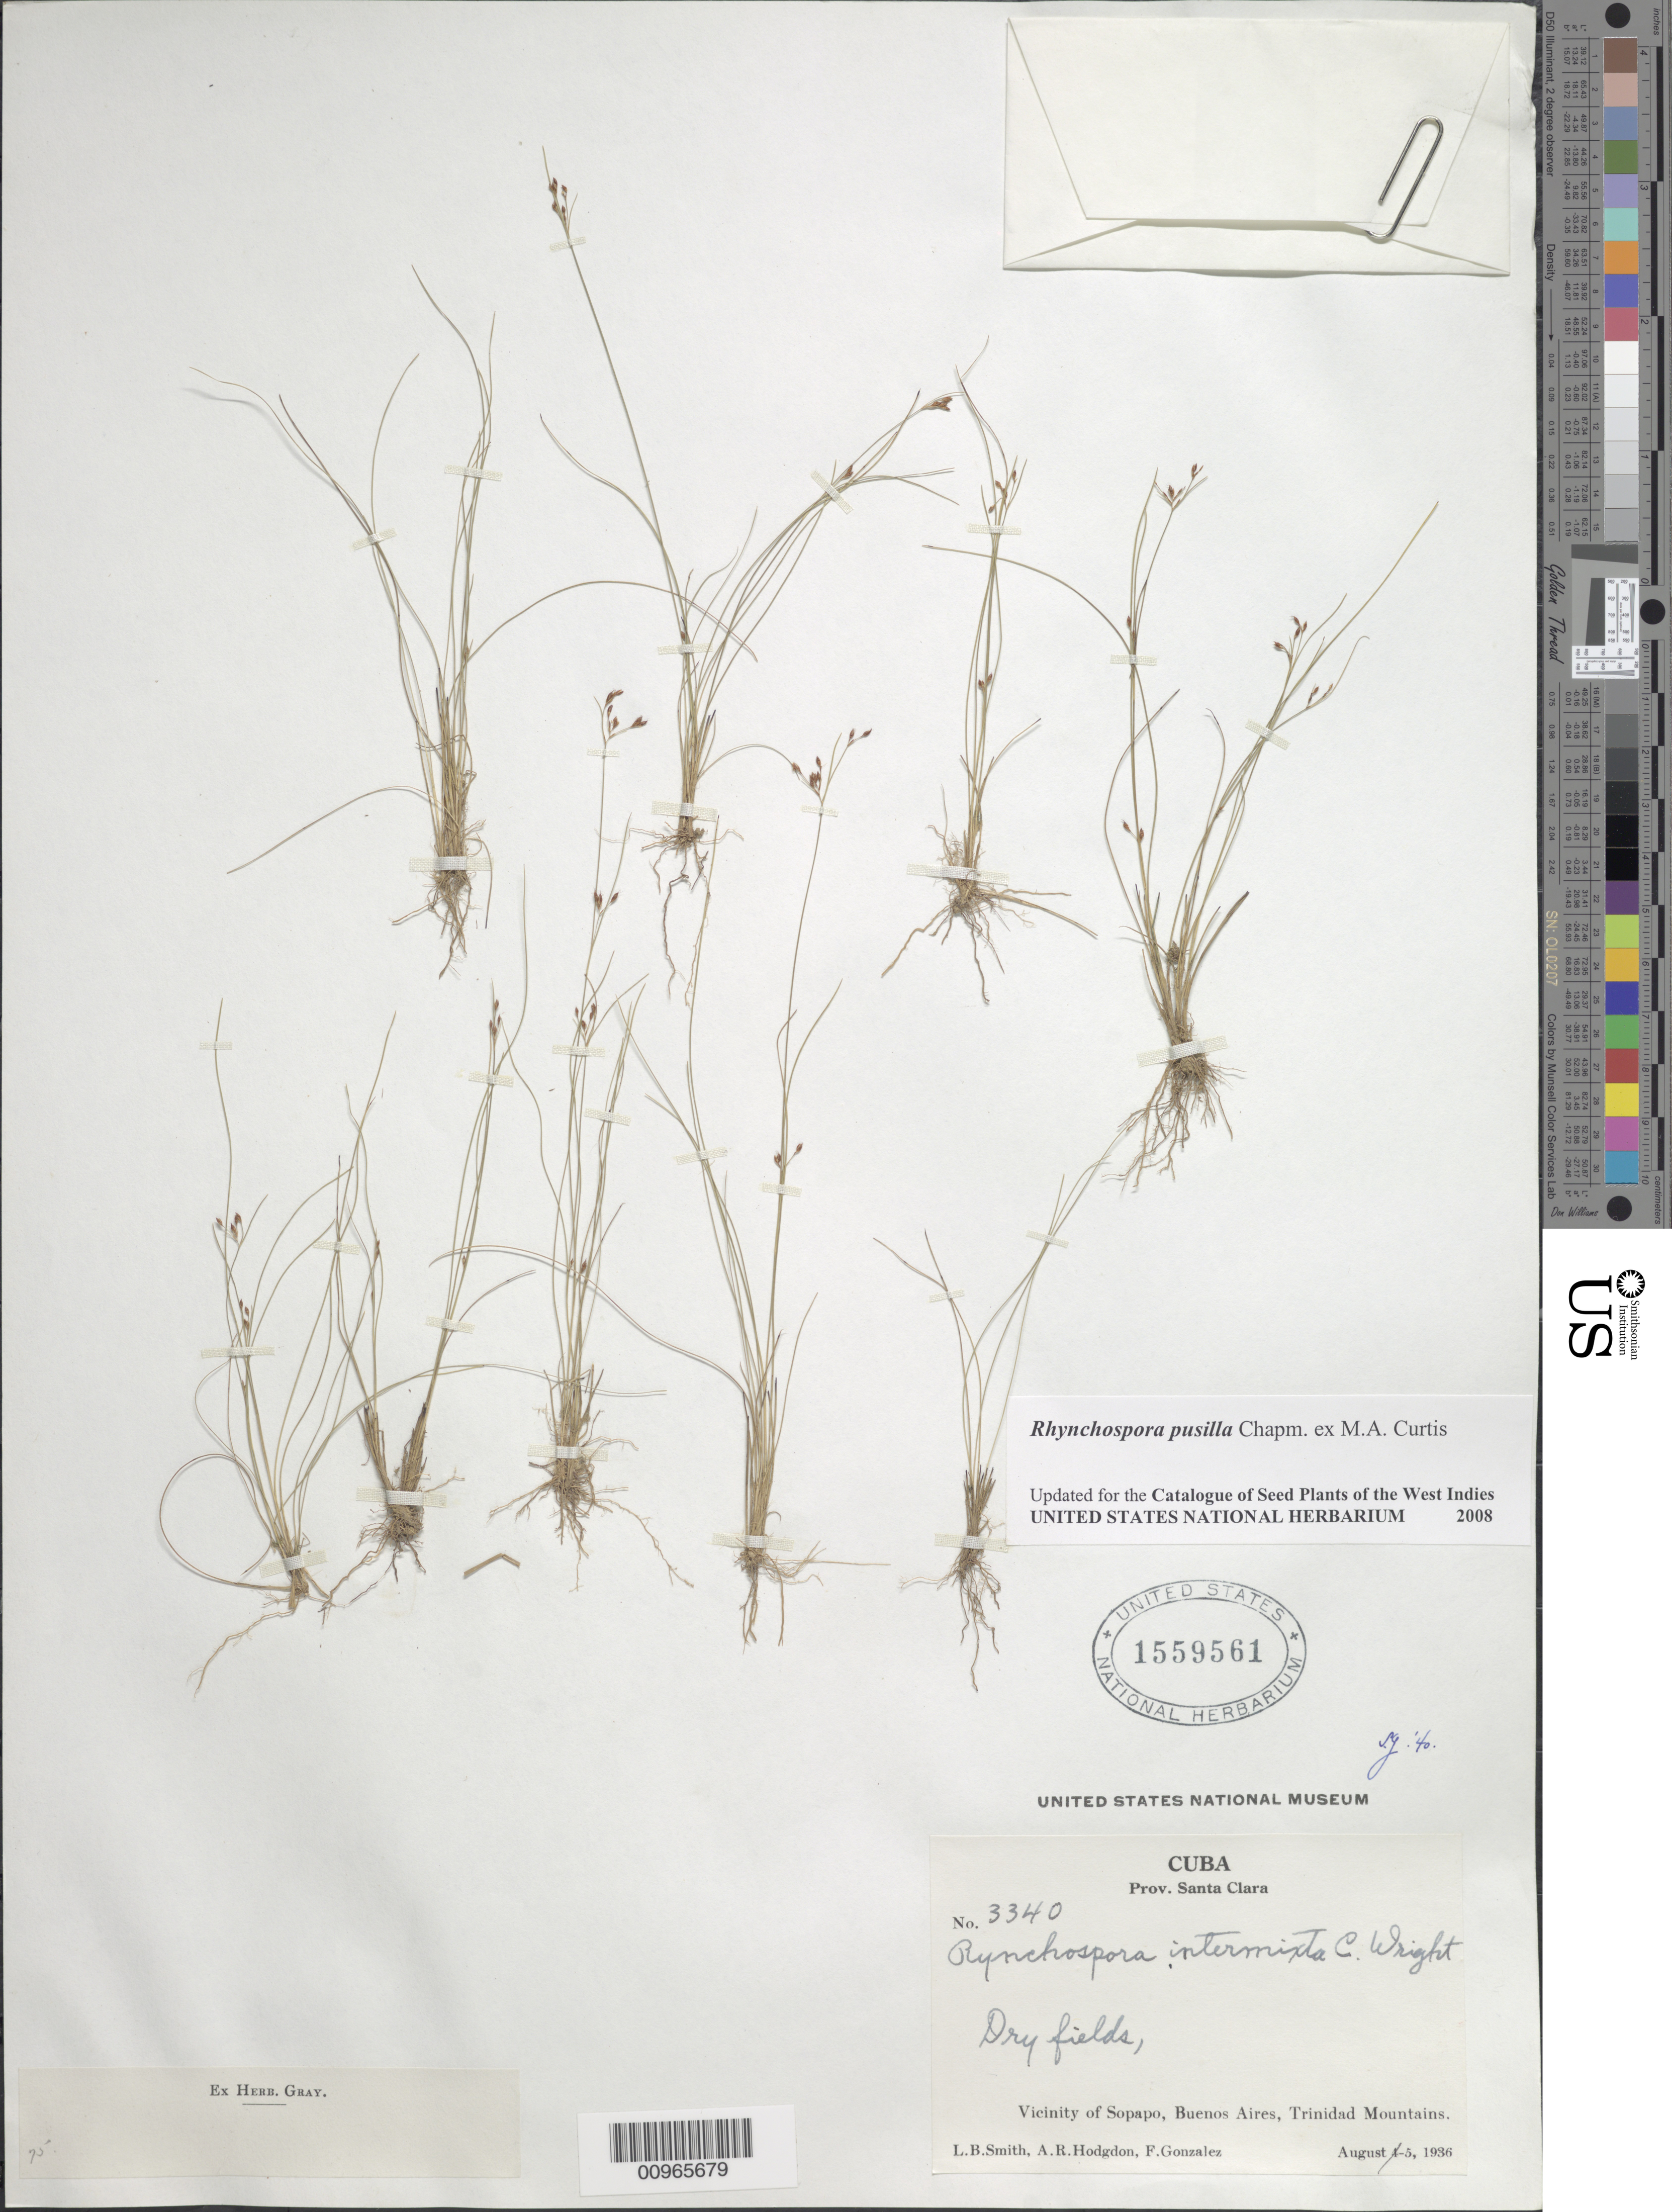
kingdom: Plantae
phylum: Tracheophyta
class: Liliopsida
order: Poales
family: Cyperaceae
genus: Rhynchospora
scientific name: Rhynchospora intermixta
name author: C. Wright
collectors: L. Smith, A. R. Hodgdon & F. Gonzalez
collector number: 3340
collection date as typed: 05 Aug 1936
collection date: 1936-08-05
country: Cuba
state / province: Las Villas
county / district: Dry forest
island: Cuba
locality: Vicinity of Sopapo, Buenos Aires, Trinidad Mountains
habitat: Dry fields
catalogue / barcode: US 1559561